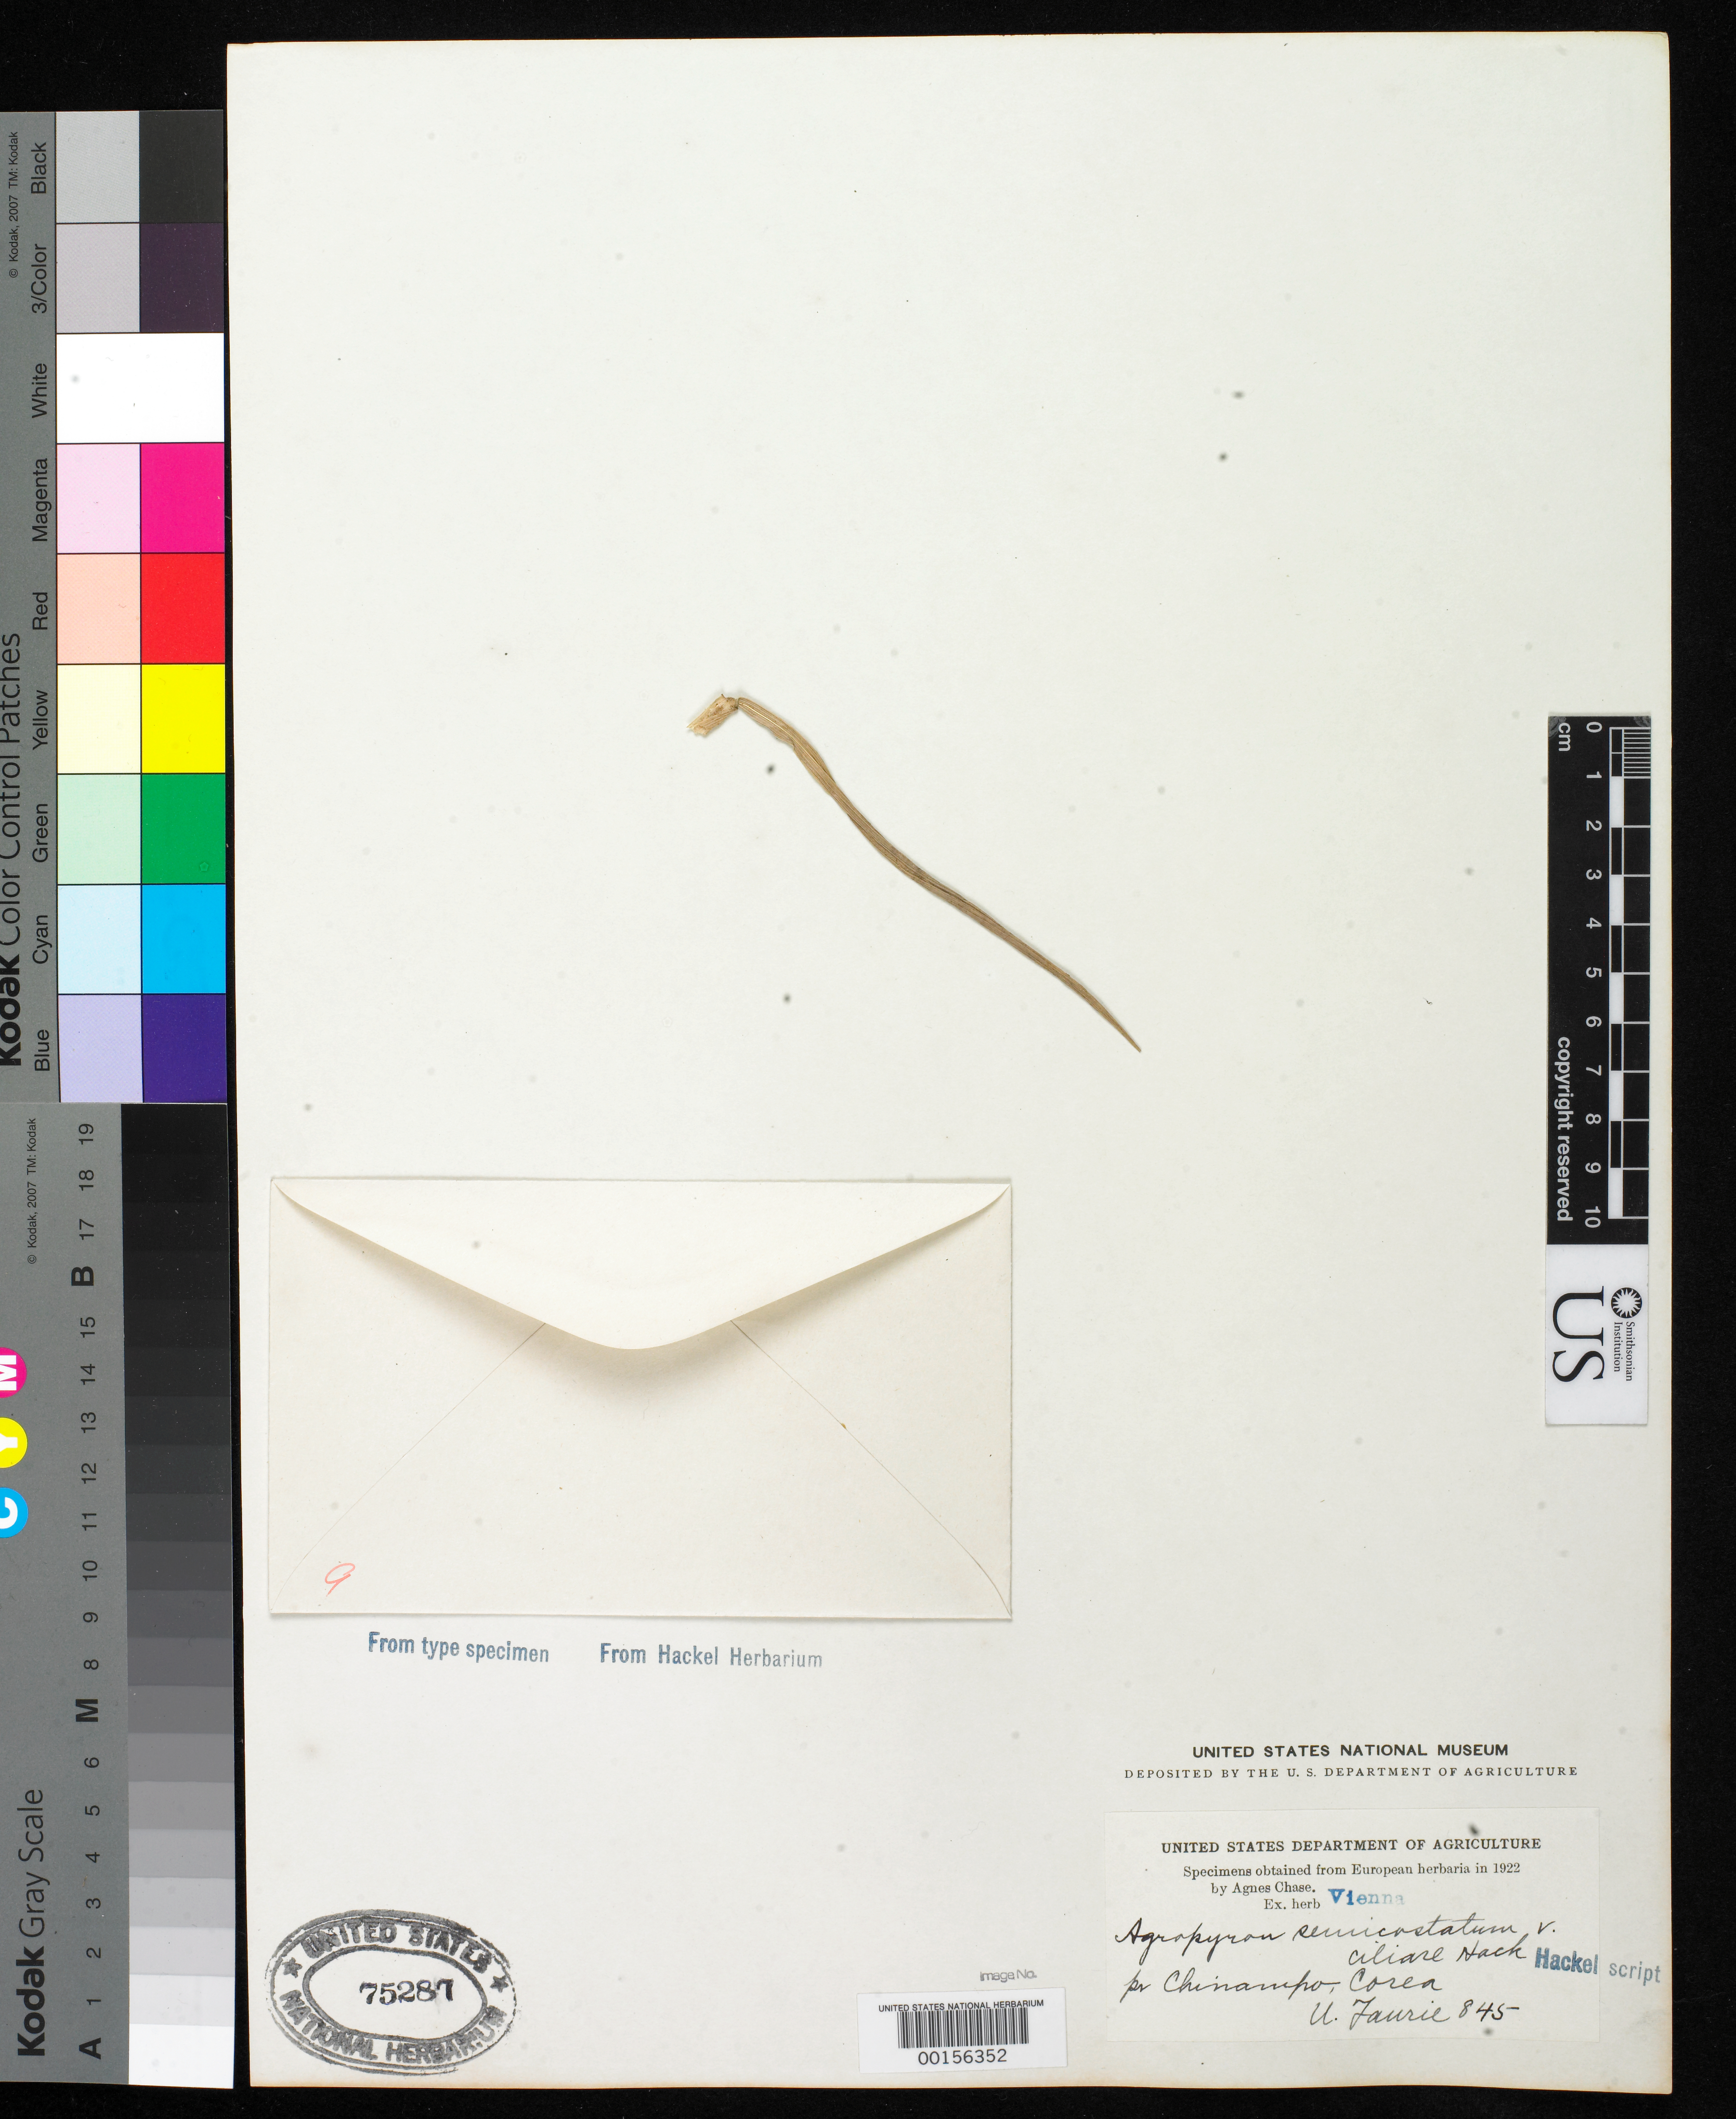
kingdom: Plantae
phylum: Tracheophyta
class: Liliopsida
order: Poales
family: Poaceae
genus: Agropyron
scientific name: Agropyron semicostatum var. ciliare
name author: Hack.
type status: Type Fragment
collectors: U. Faurie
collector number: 845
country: North Korea / South Korea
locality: Chinampo.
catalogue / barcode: US 75287